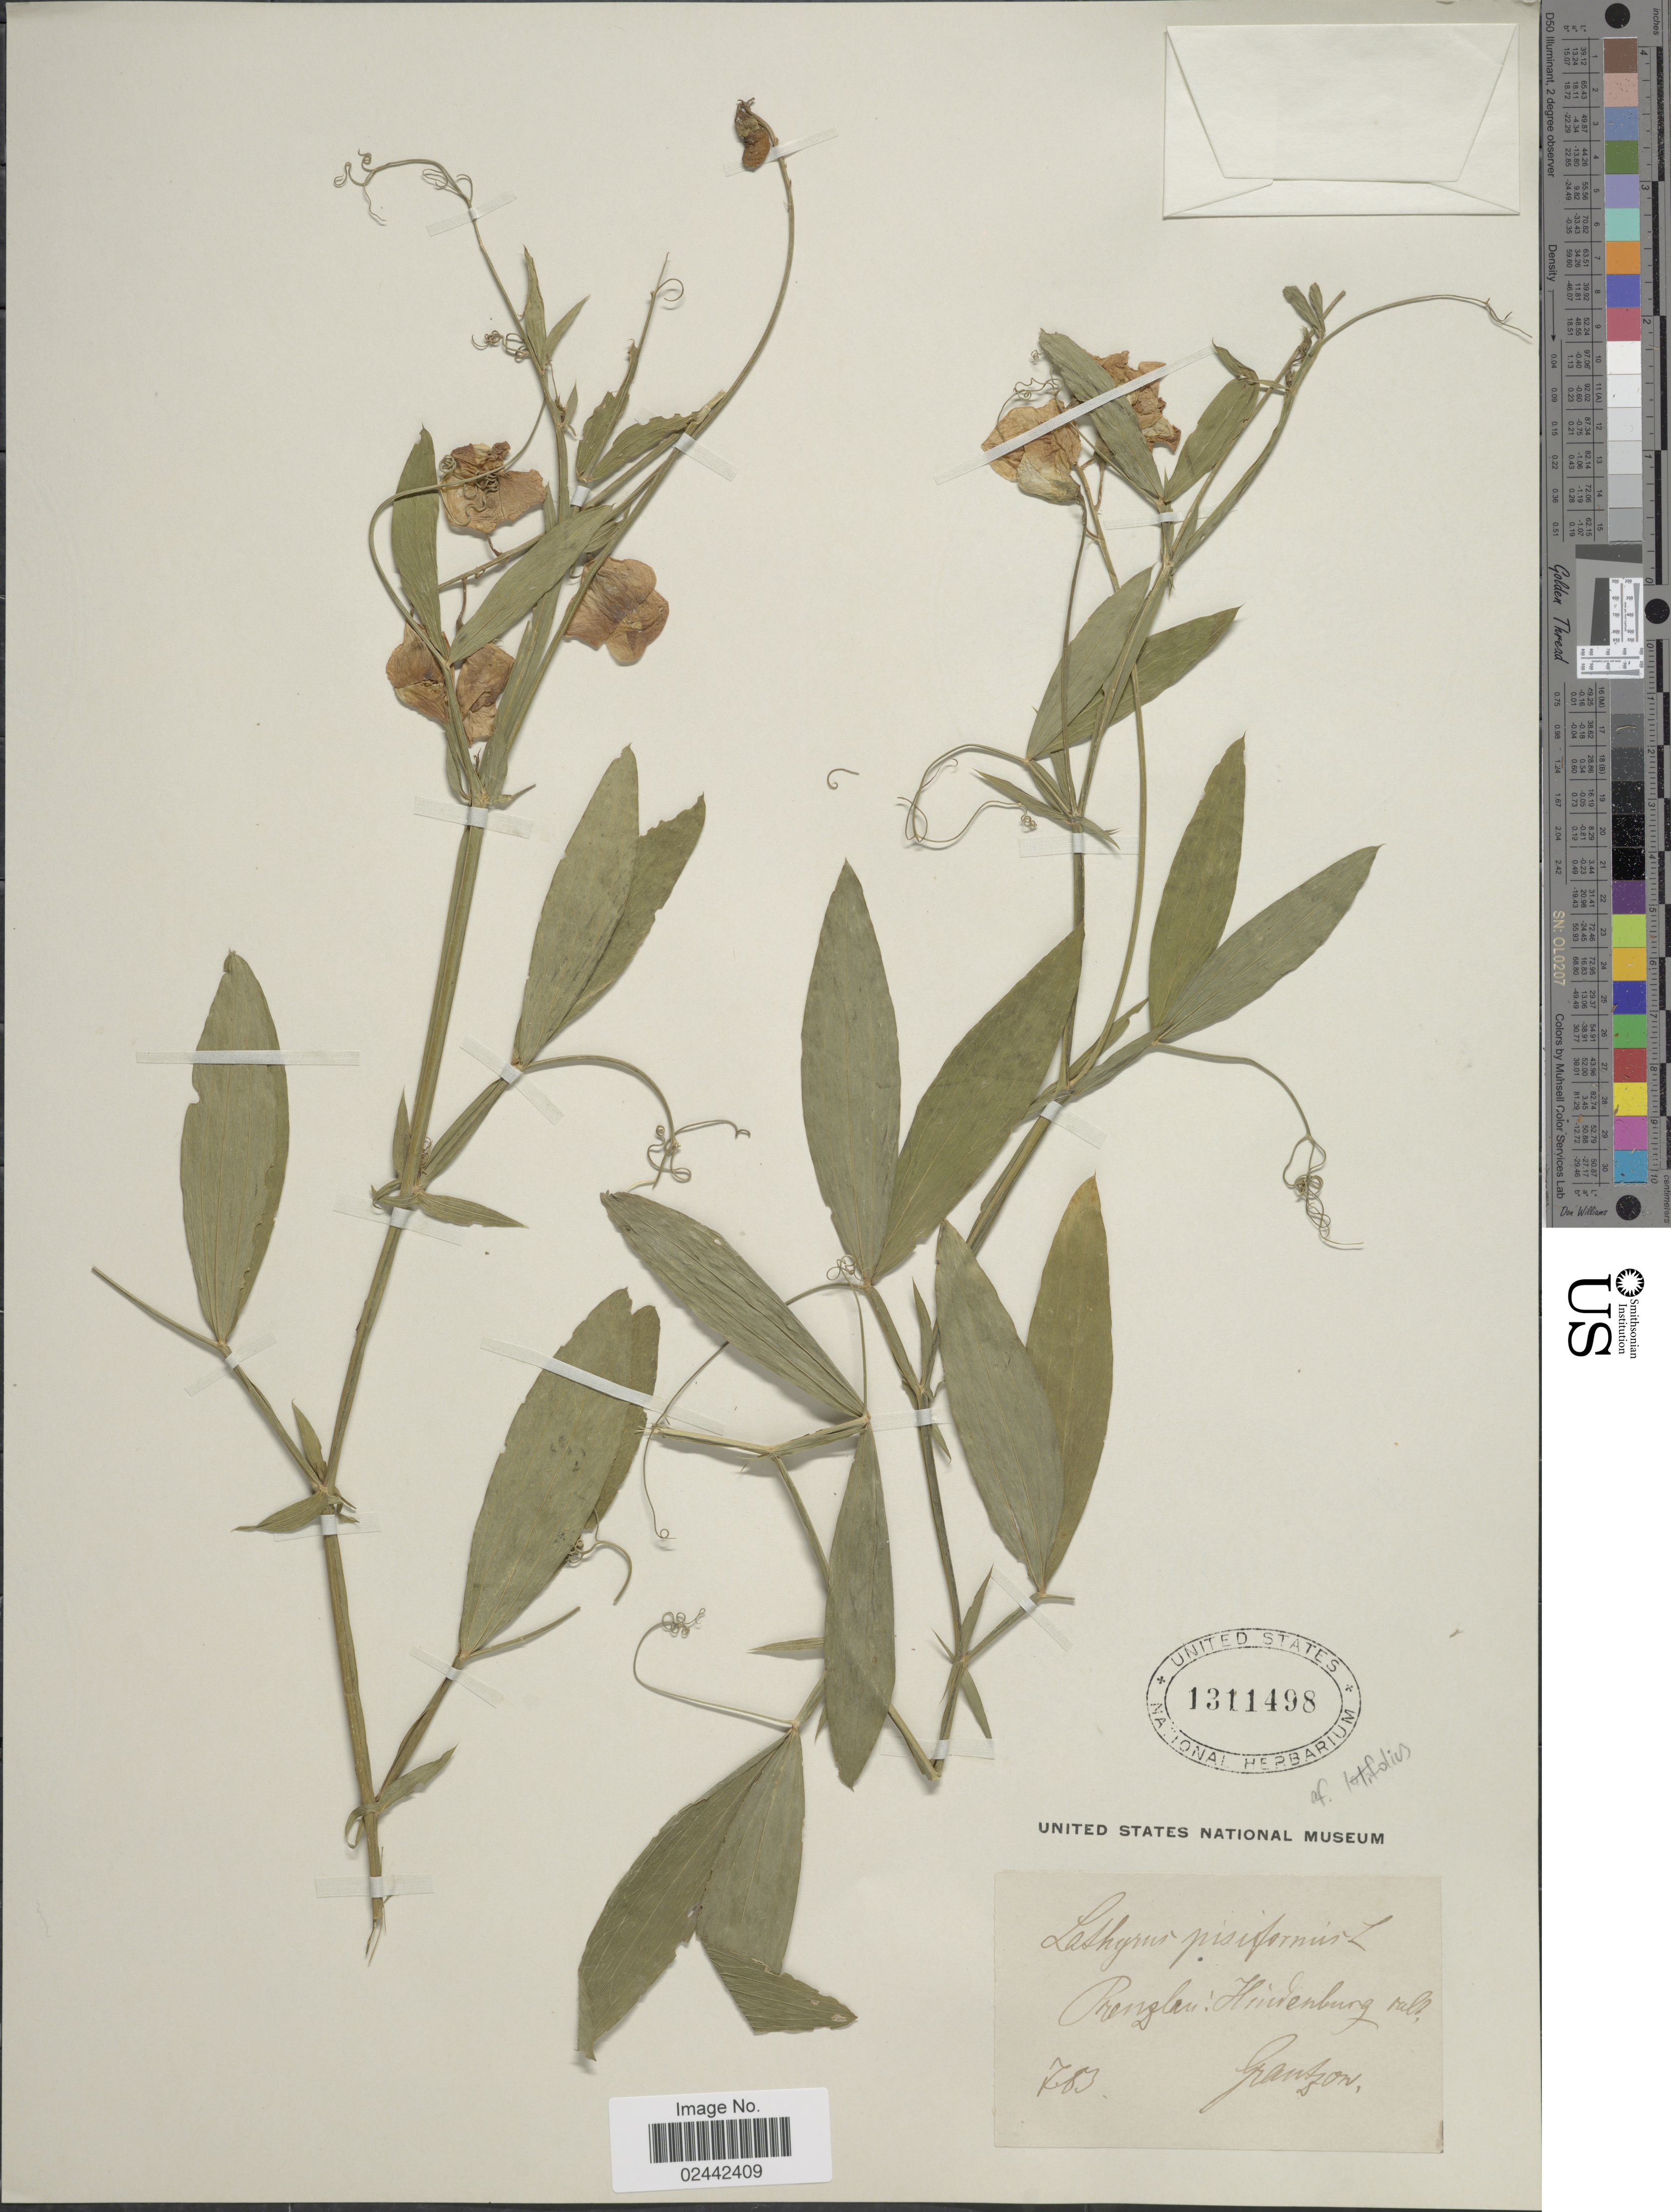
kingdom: Plantae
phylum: Tracheophyta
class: Magnoliopsida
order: Fabales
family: Fabaceae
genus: Lathyrus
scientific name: Lathyrus latifolius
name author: L.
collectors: Grantzow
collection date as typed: Transcribed d/m/y: /7/83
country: Germany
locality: Prenzlau: Hudenburg [illegible text]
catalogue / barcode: US 1311498